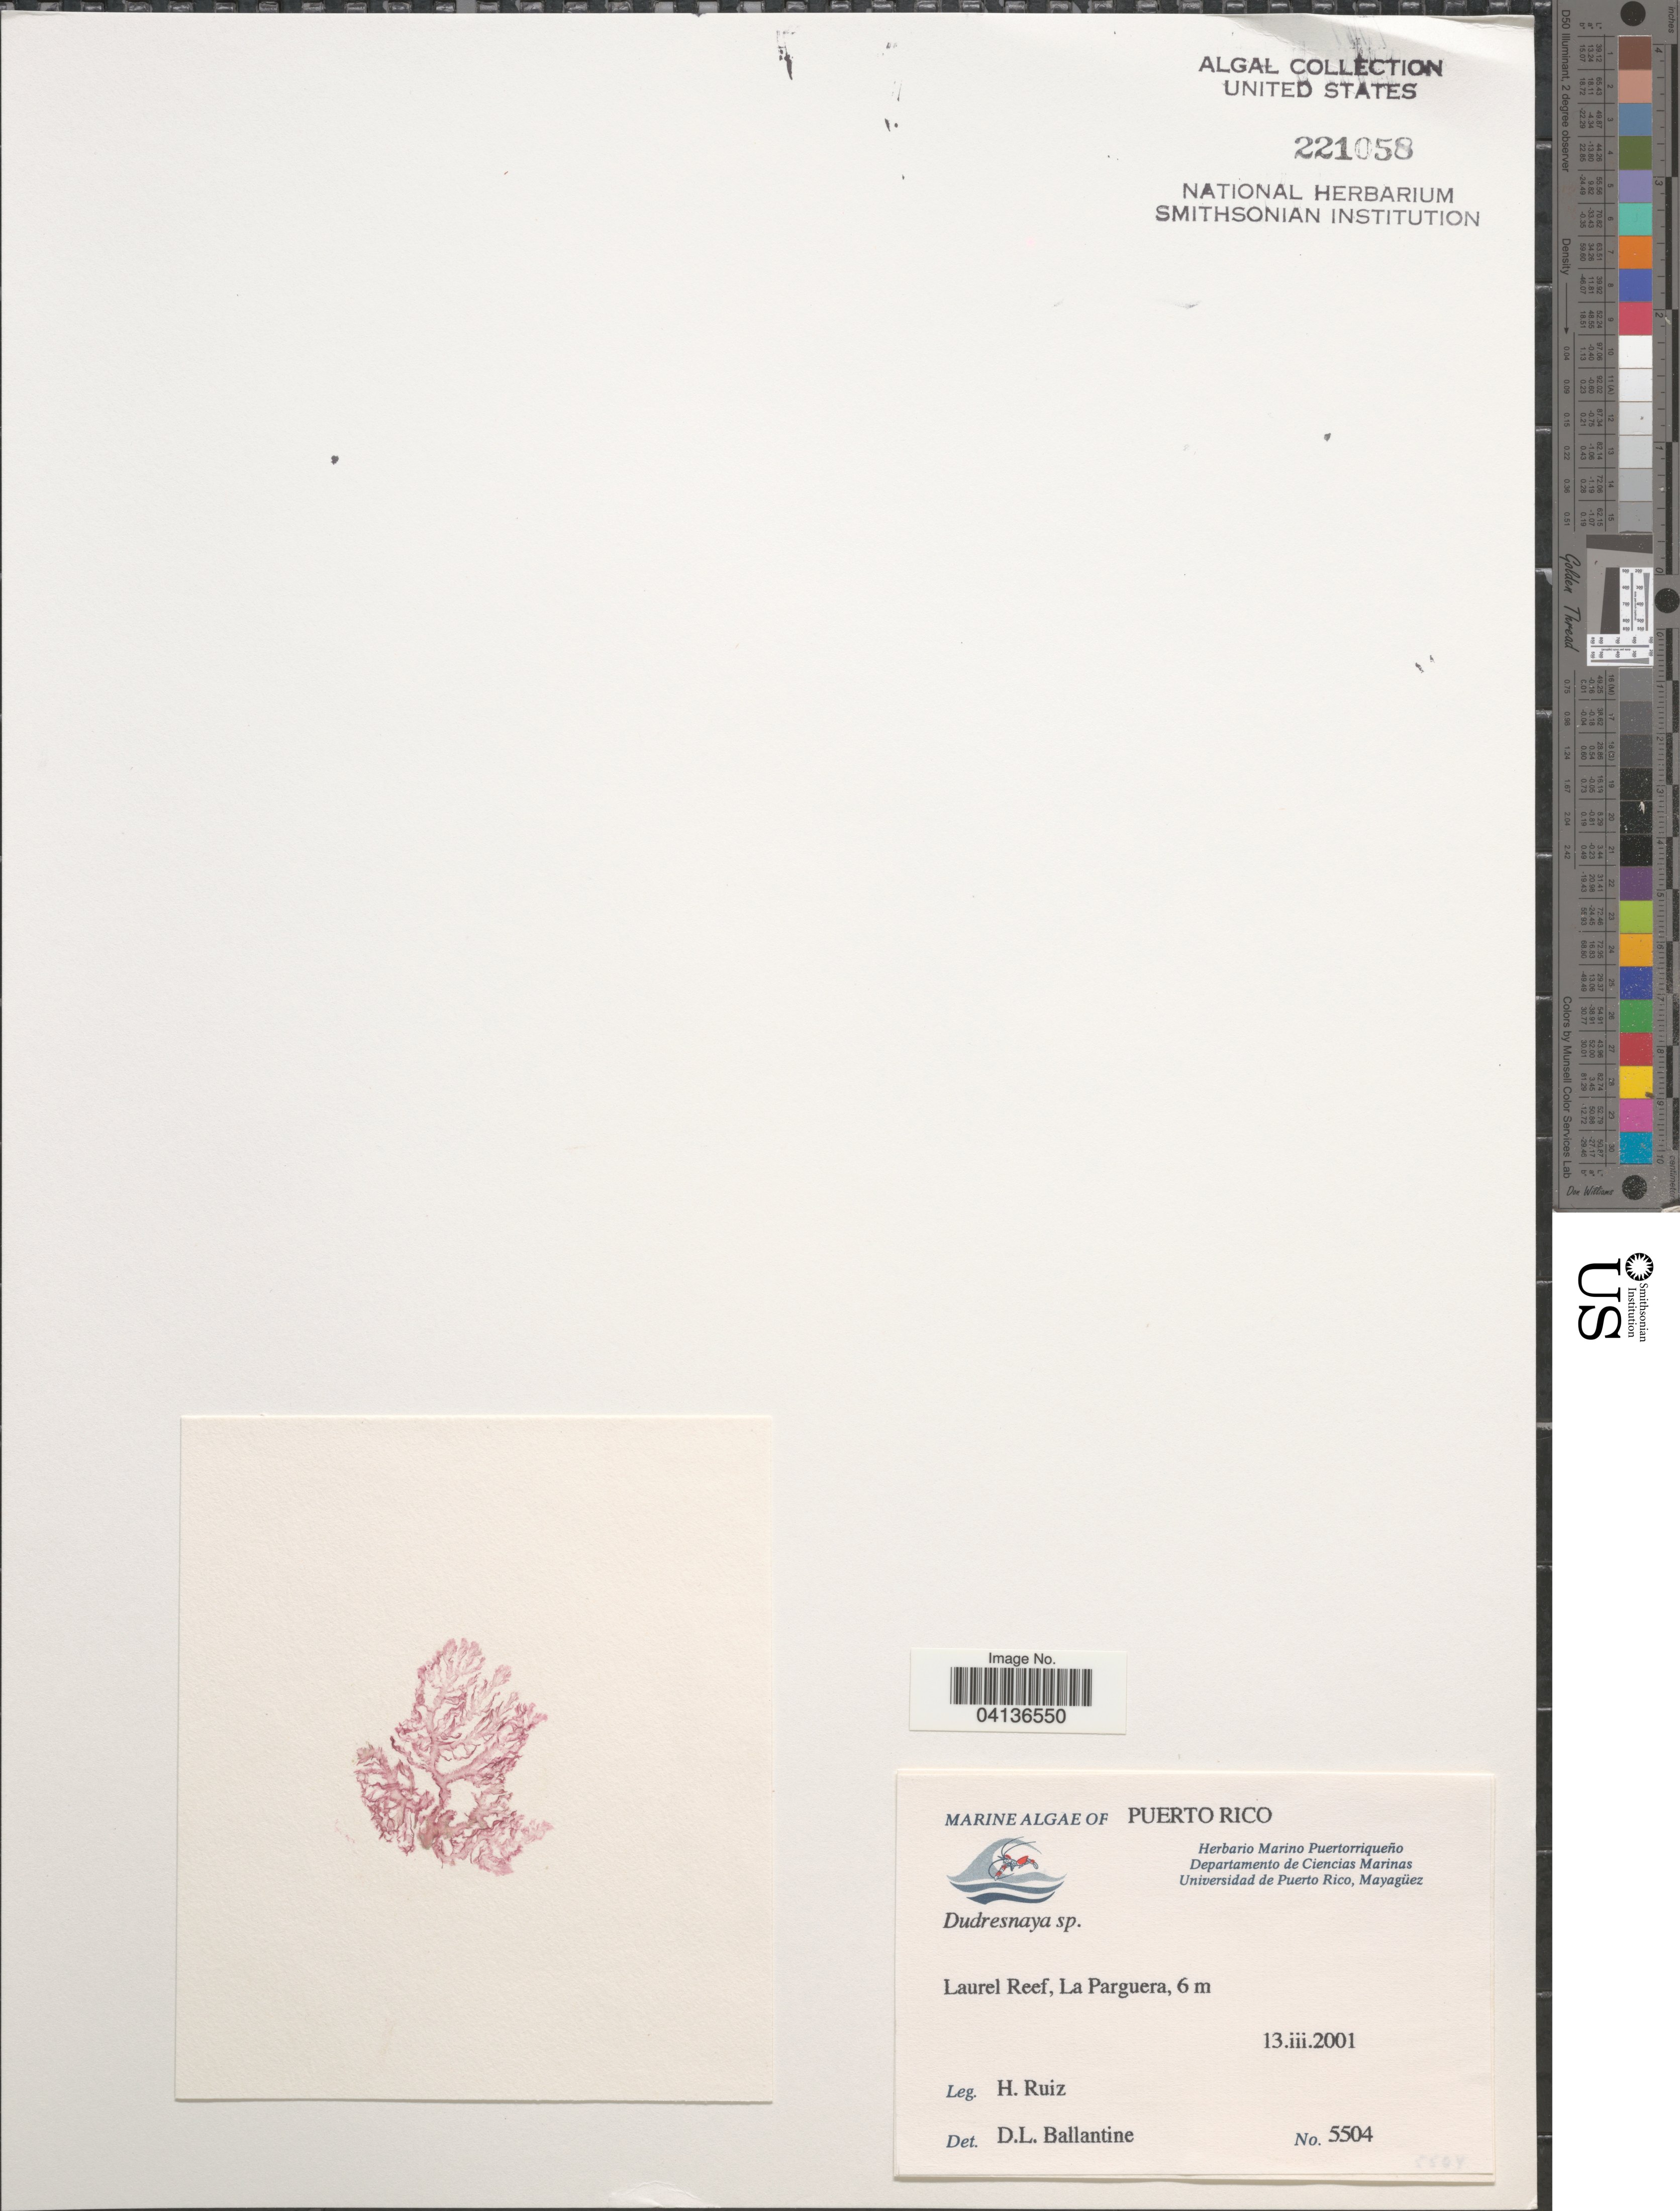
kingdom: Plantae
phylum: Rhodophyta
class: Florideophyceae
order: Gigartinales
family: Dumontiaceae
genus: Dudresnaya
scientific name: Dudresnaya sp.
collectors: H. Ruiz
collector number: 5504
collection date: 2001-03-13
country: Puerto Rico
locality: Laurel Reef, La Parguera.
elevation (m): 6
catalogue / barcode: US 221058